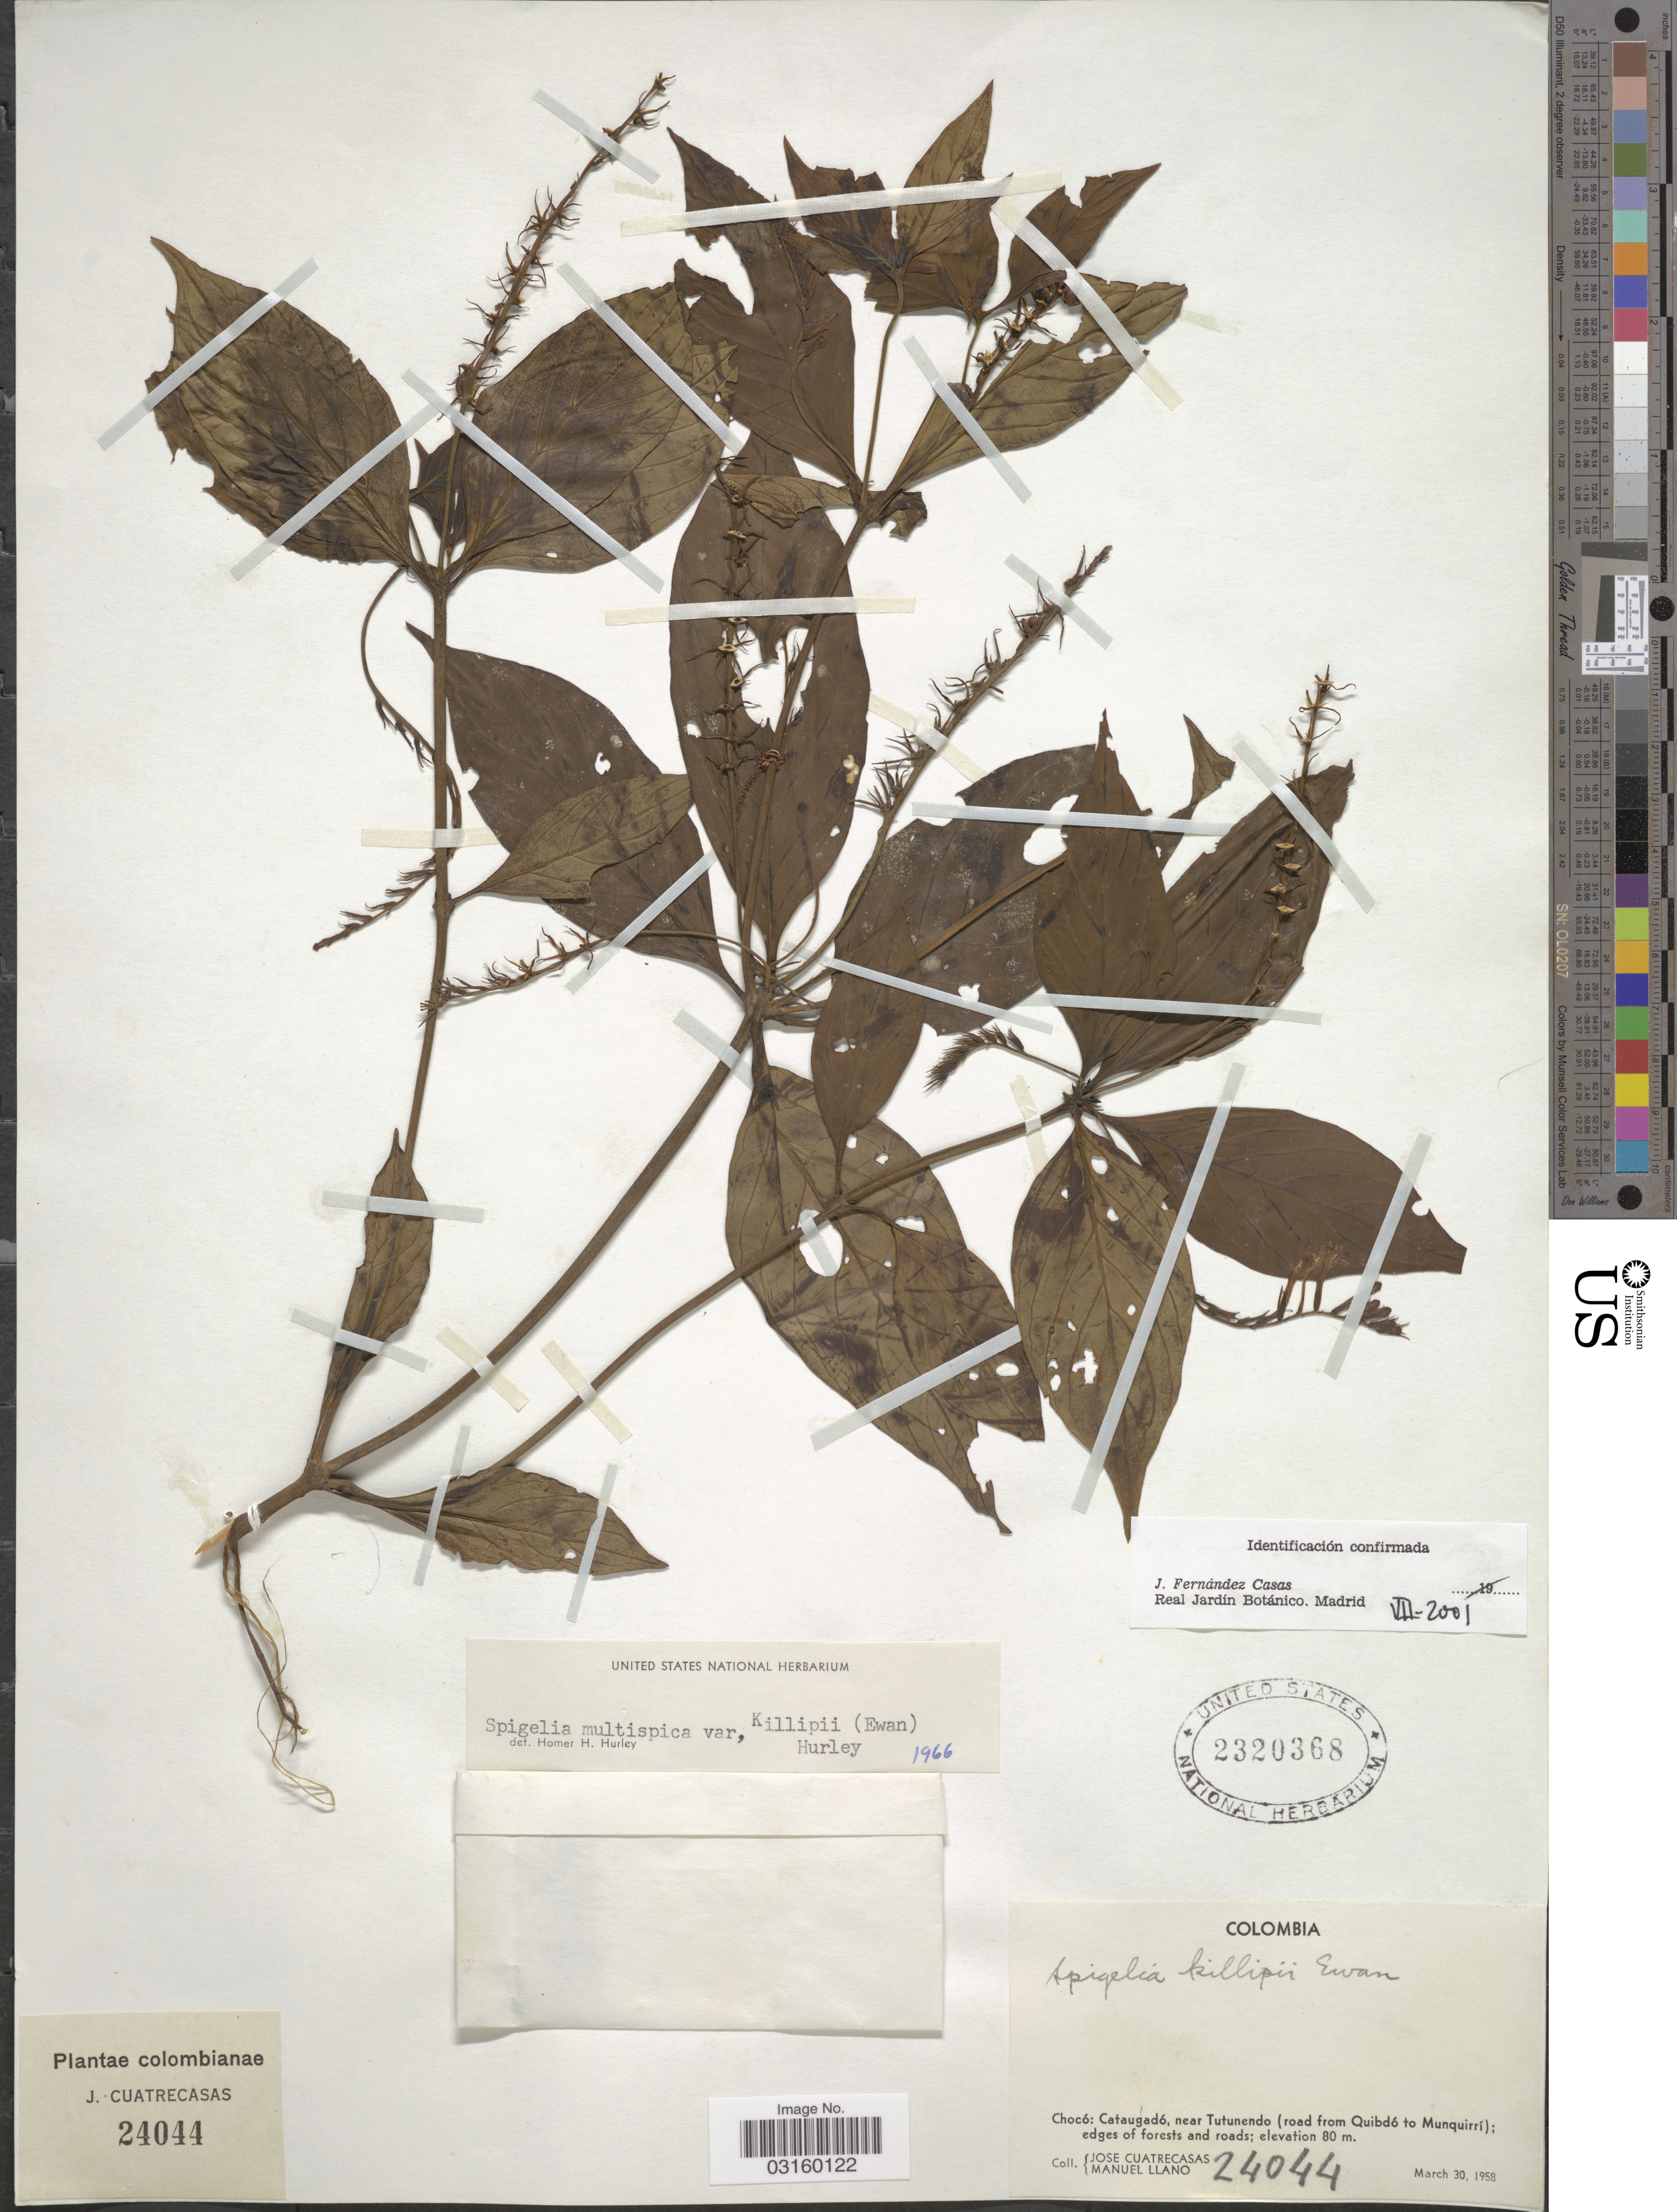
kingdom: Plantae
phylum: Tracheophyta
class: Magnoliopsida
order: Gentianales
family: Loganiaceae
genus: Spigelia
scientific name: Spigelia hamelioides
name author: Kunth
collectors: J. Cuatrecasas & M. Llano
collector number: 24044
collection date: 1958-03-30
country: Colombia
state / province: Chocó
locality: Chocó: Cataugadó, near Tutunendo (road from Quibdó to Munquirrí).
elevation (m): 80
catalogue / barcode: US 2320368